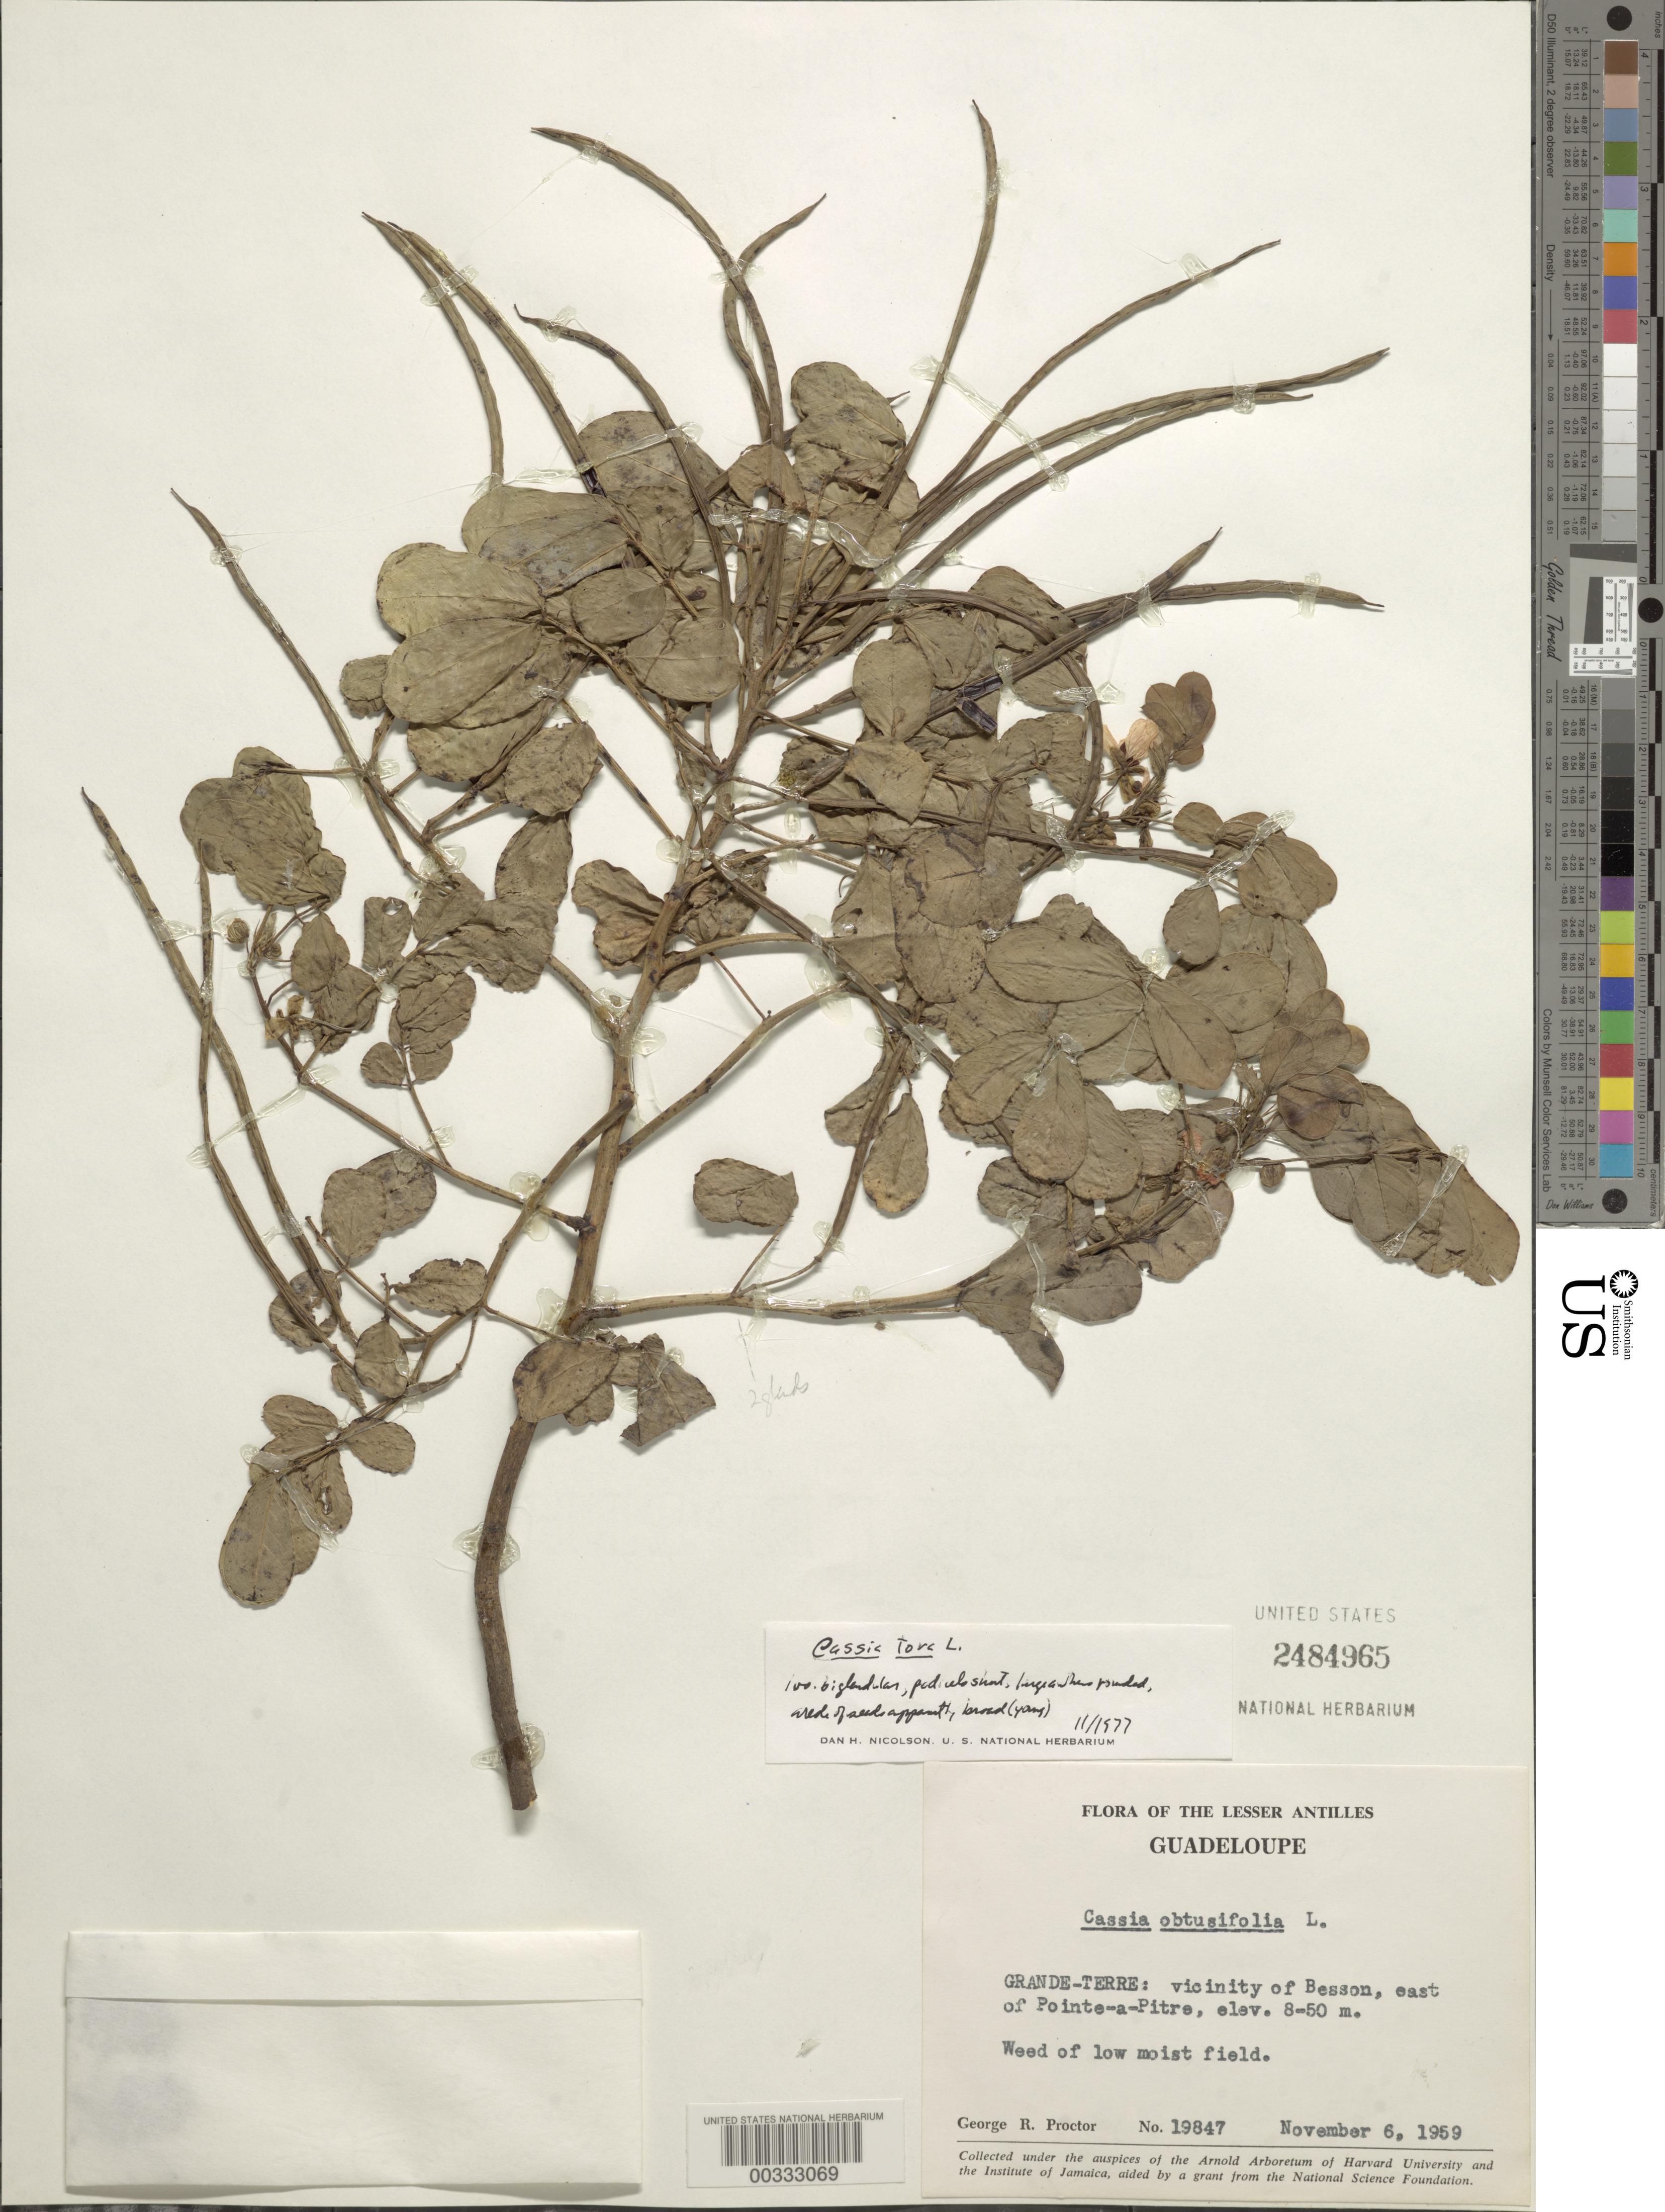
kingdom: Plantae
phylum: Tracheophyta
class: Magnoliopsida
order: Fabales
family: Fabaceae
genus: Senna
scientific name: Senna obtusifolia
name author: (L.) H.S. Irwin & Barneby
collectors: G. R. Proctor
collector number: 19847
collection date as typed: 06 Nov 1969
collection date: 1969-11-06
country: Guadeloupe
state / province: Pointe-à-pitre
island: Grande Terre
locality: Vicinity of besson, e of pointe-a-pitre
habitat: Low moist fields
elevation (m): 8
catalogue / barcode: US 2484965